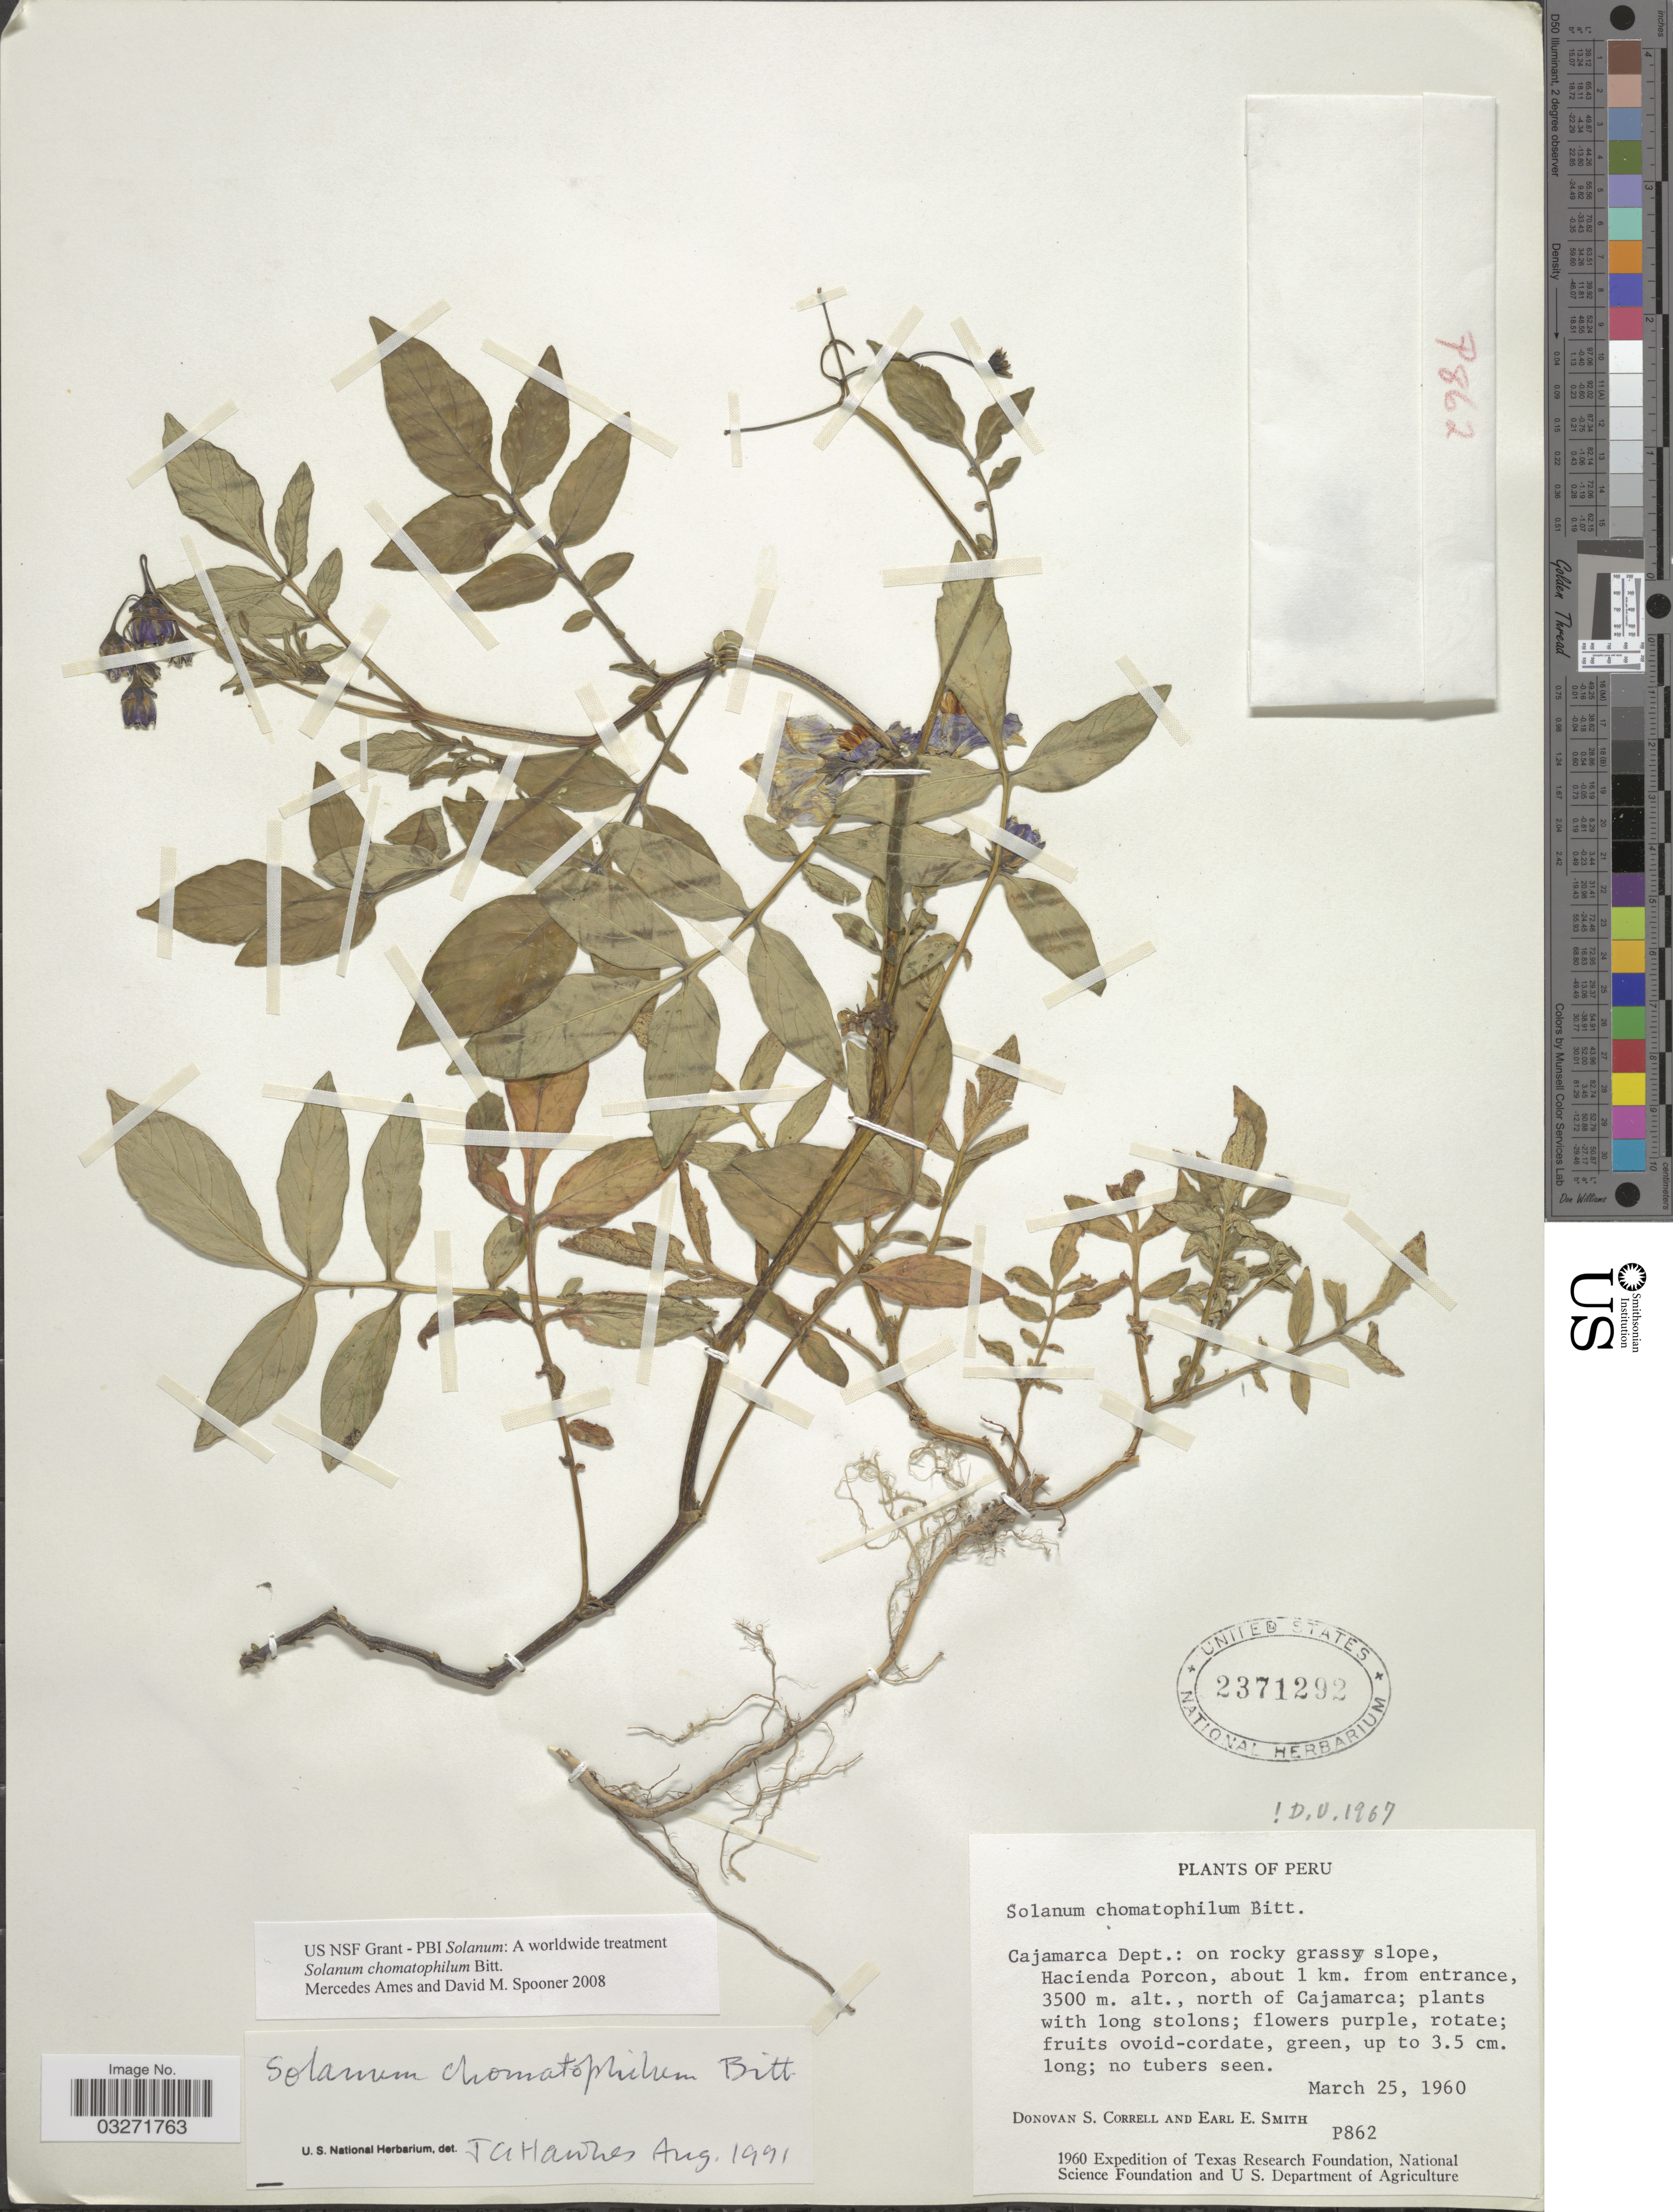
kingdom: Plantae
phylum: Tracheophyta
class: Magnoliopsida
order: Solanales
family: Solanaceae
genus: Solanum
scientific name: Solanum chomatophilum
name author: Bitter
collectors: D. S. Correll & E. E. Smith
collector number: P862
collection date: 1960-03-25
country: Peru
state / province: Cajamarca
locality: Cajamarca Dept.: on rocky grassy slope, Hacienda Porcon, about 1 km. from entrance, north of Cajamarca.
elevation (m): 3500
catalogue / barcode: US 2371292